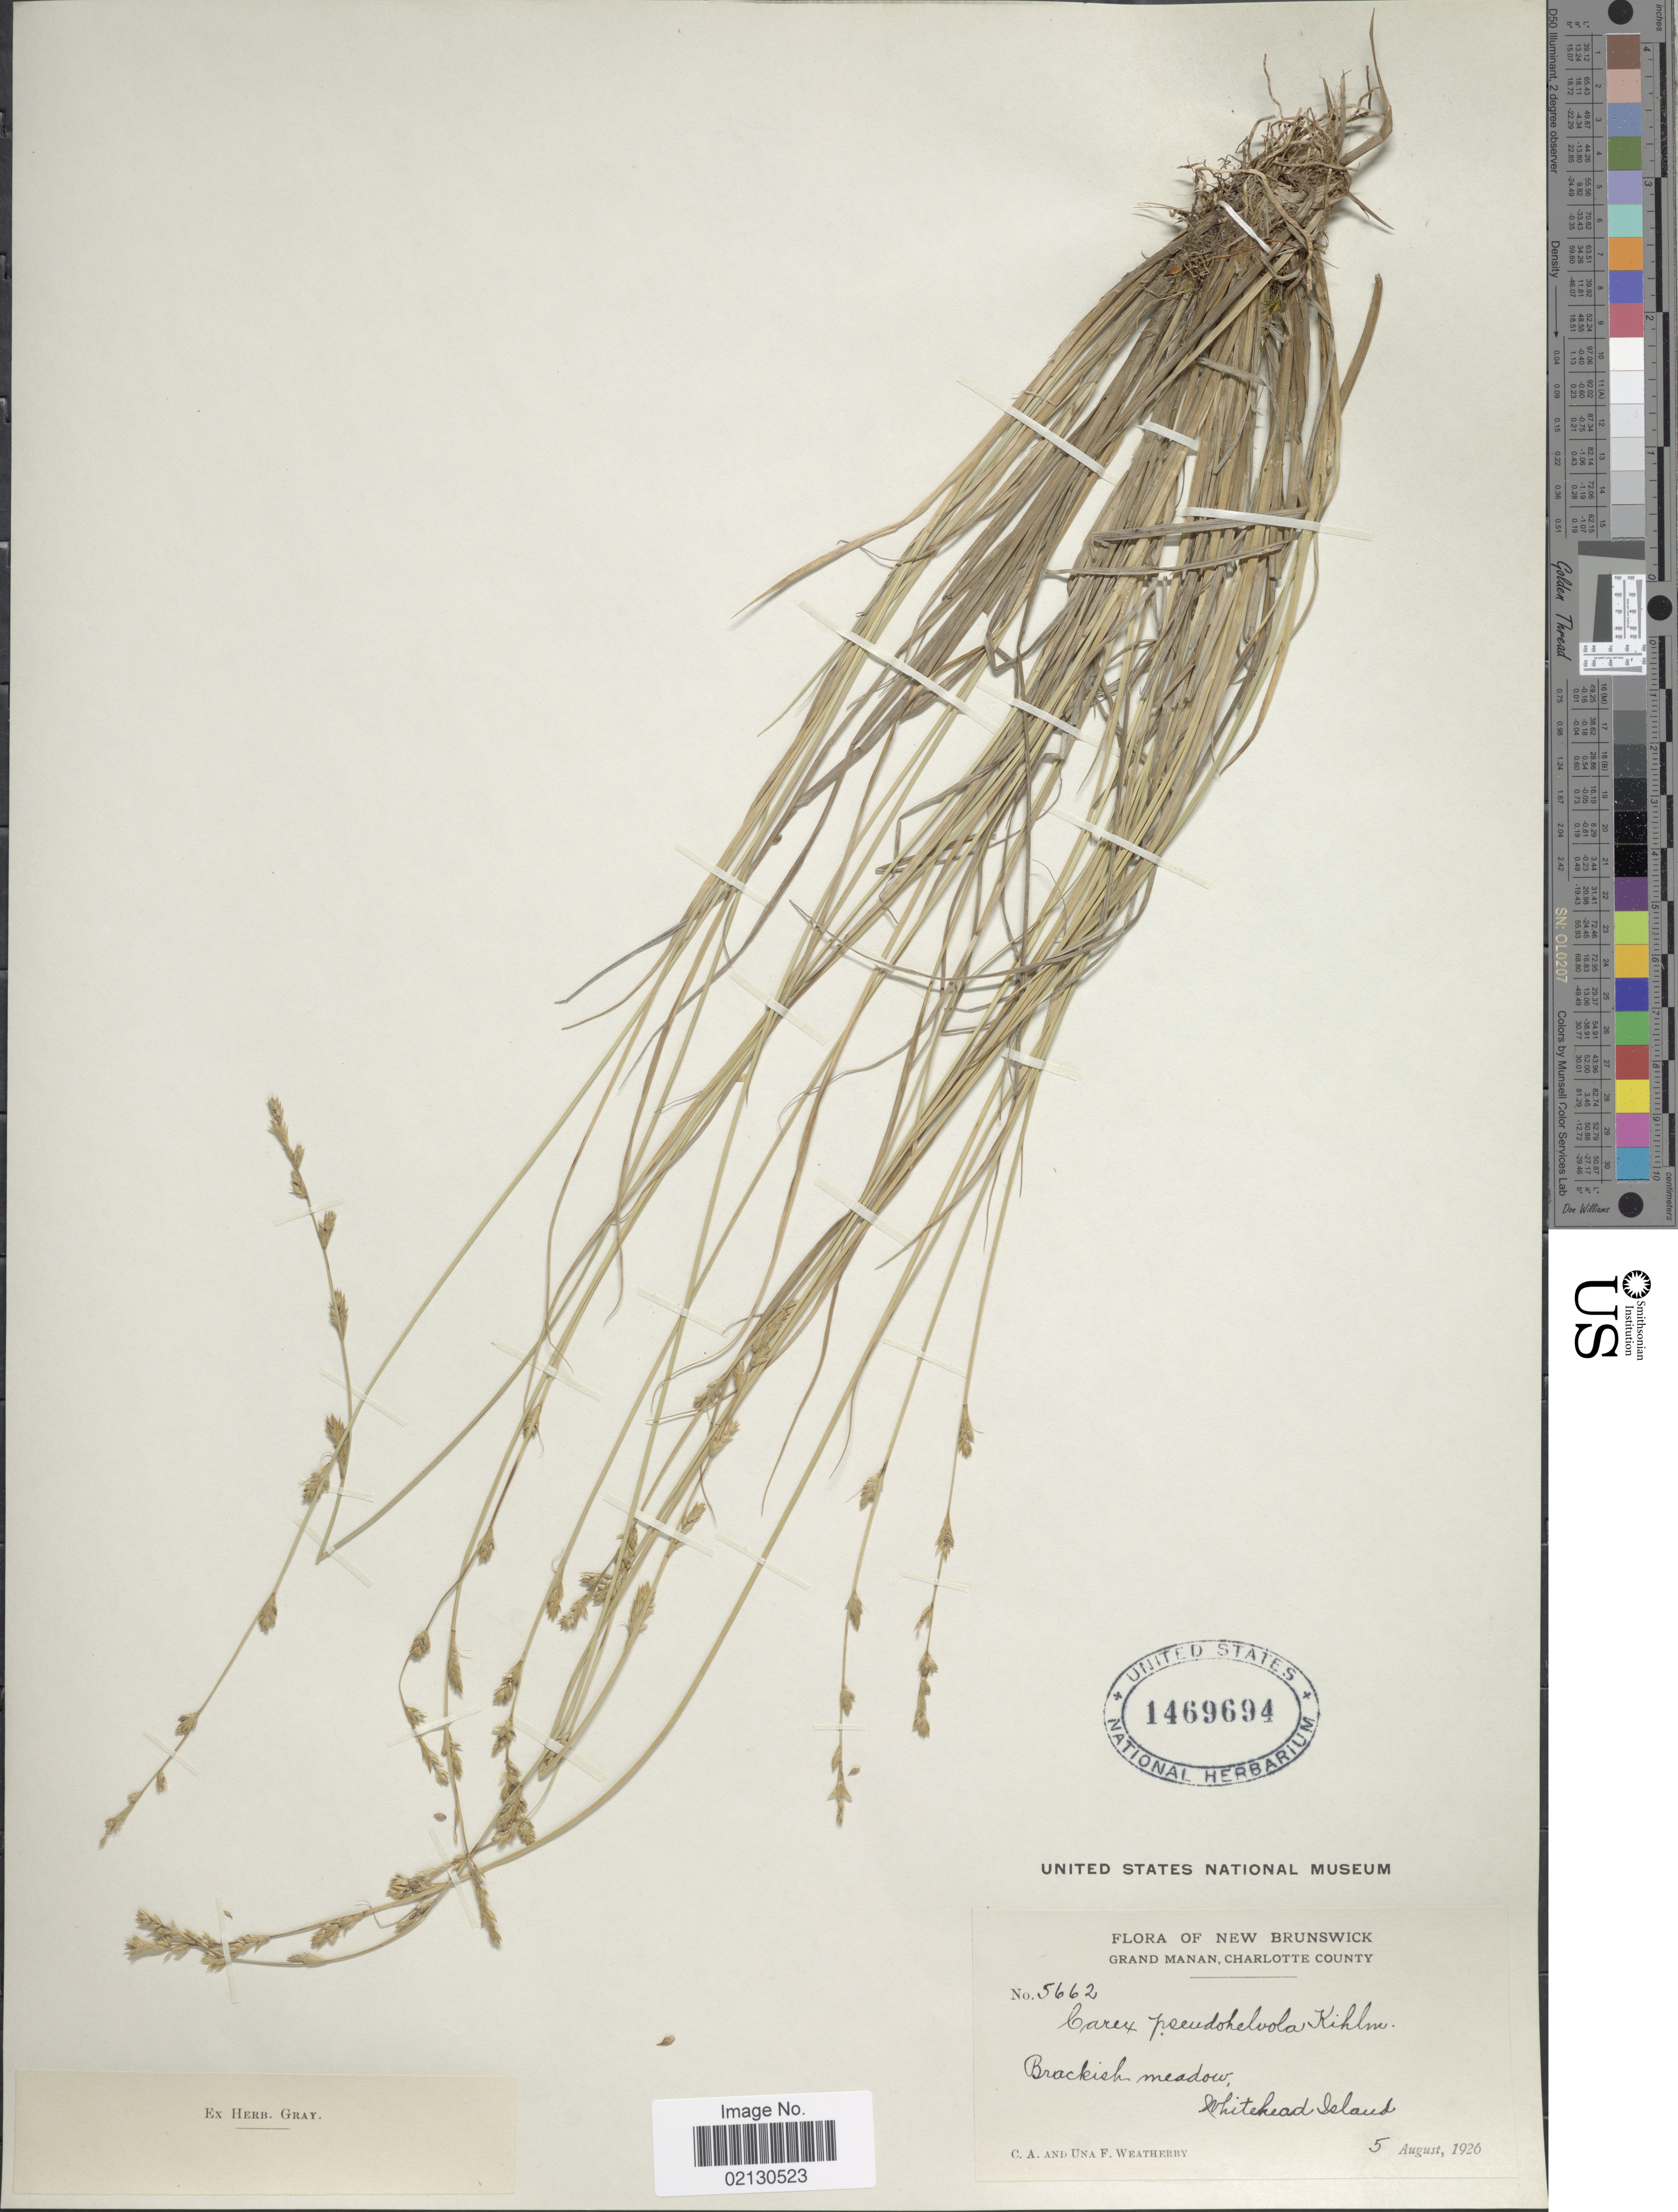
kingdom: Plantae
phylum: Tracheophyta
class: Liliopsida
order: Poales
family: Cyperaceae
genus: Carex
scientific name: Carex x pseudohelvola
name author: Kihlm.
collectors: C. A. Weatherby & U. Weatherby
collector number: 5662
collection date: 1926-08-05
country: Canada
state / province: New Brunswick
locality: Grand Manan, Charlotte County. Whitehead Island.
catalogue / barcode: US 1469694